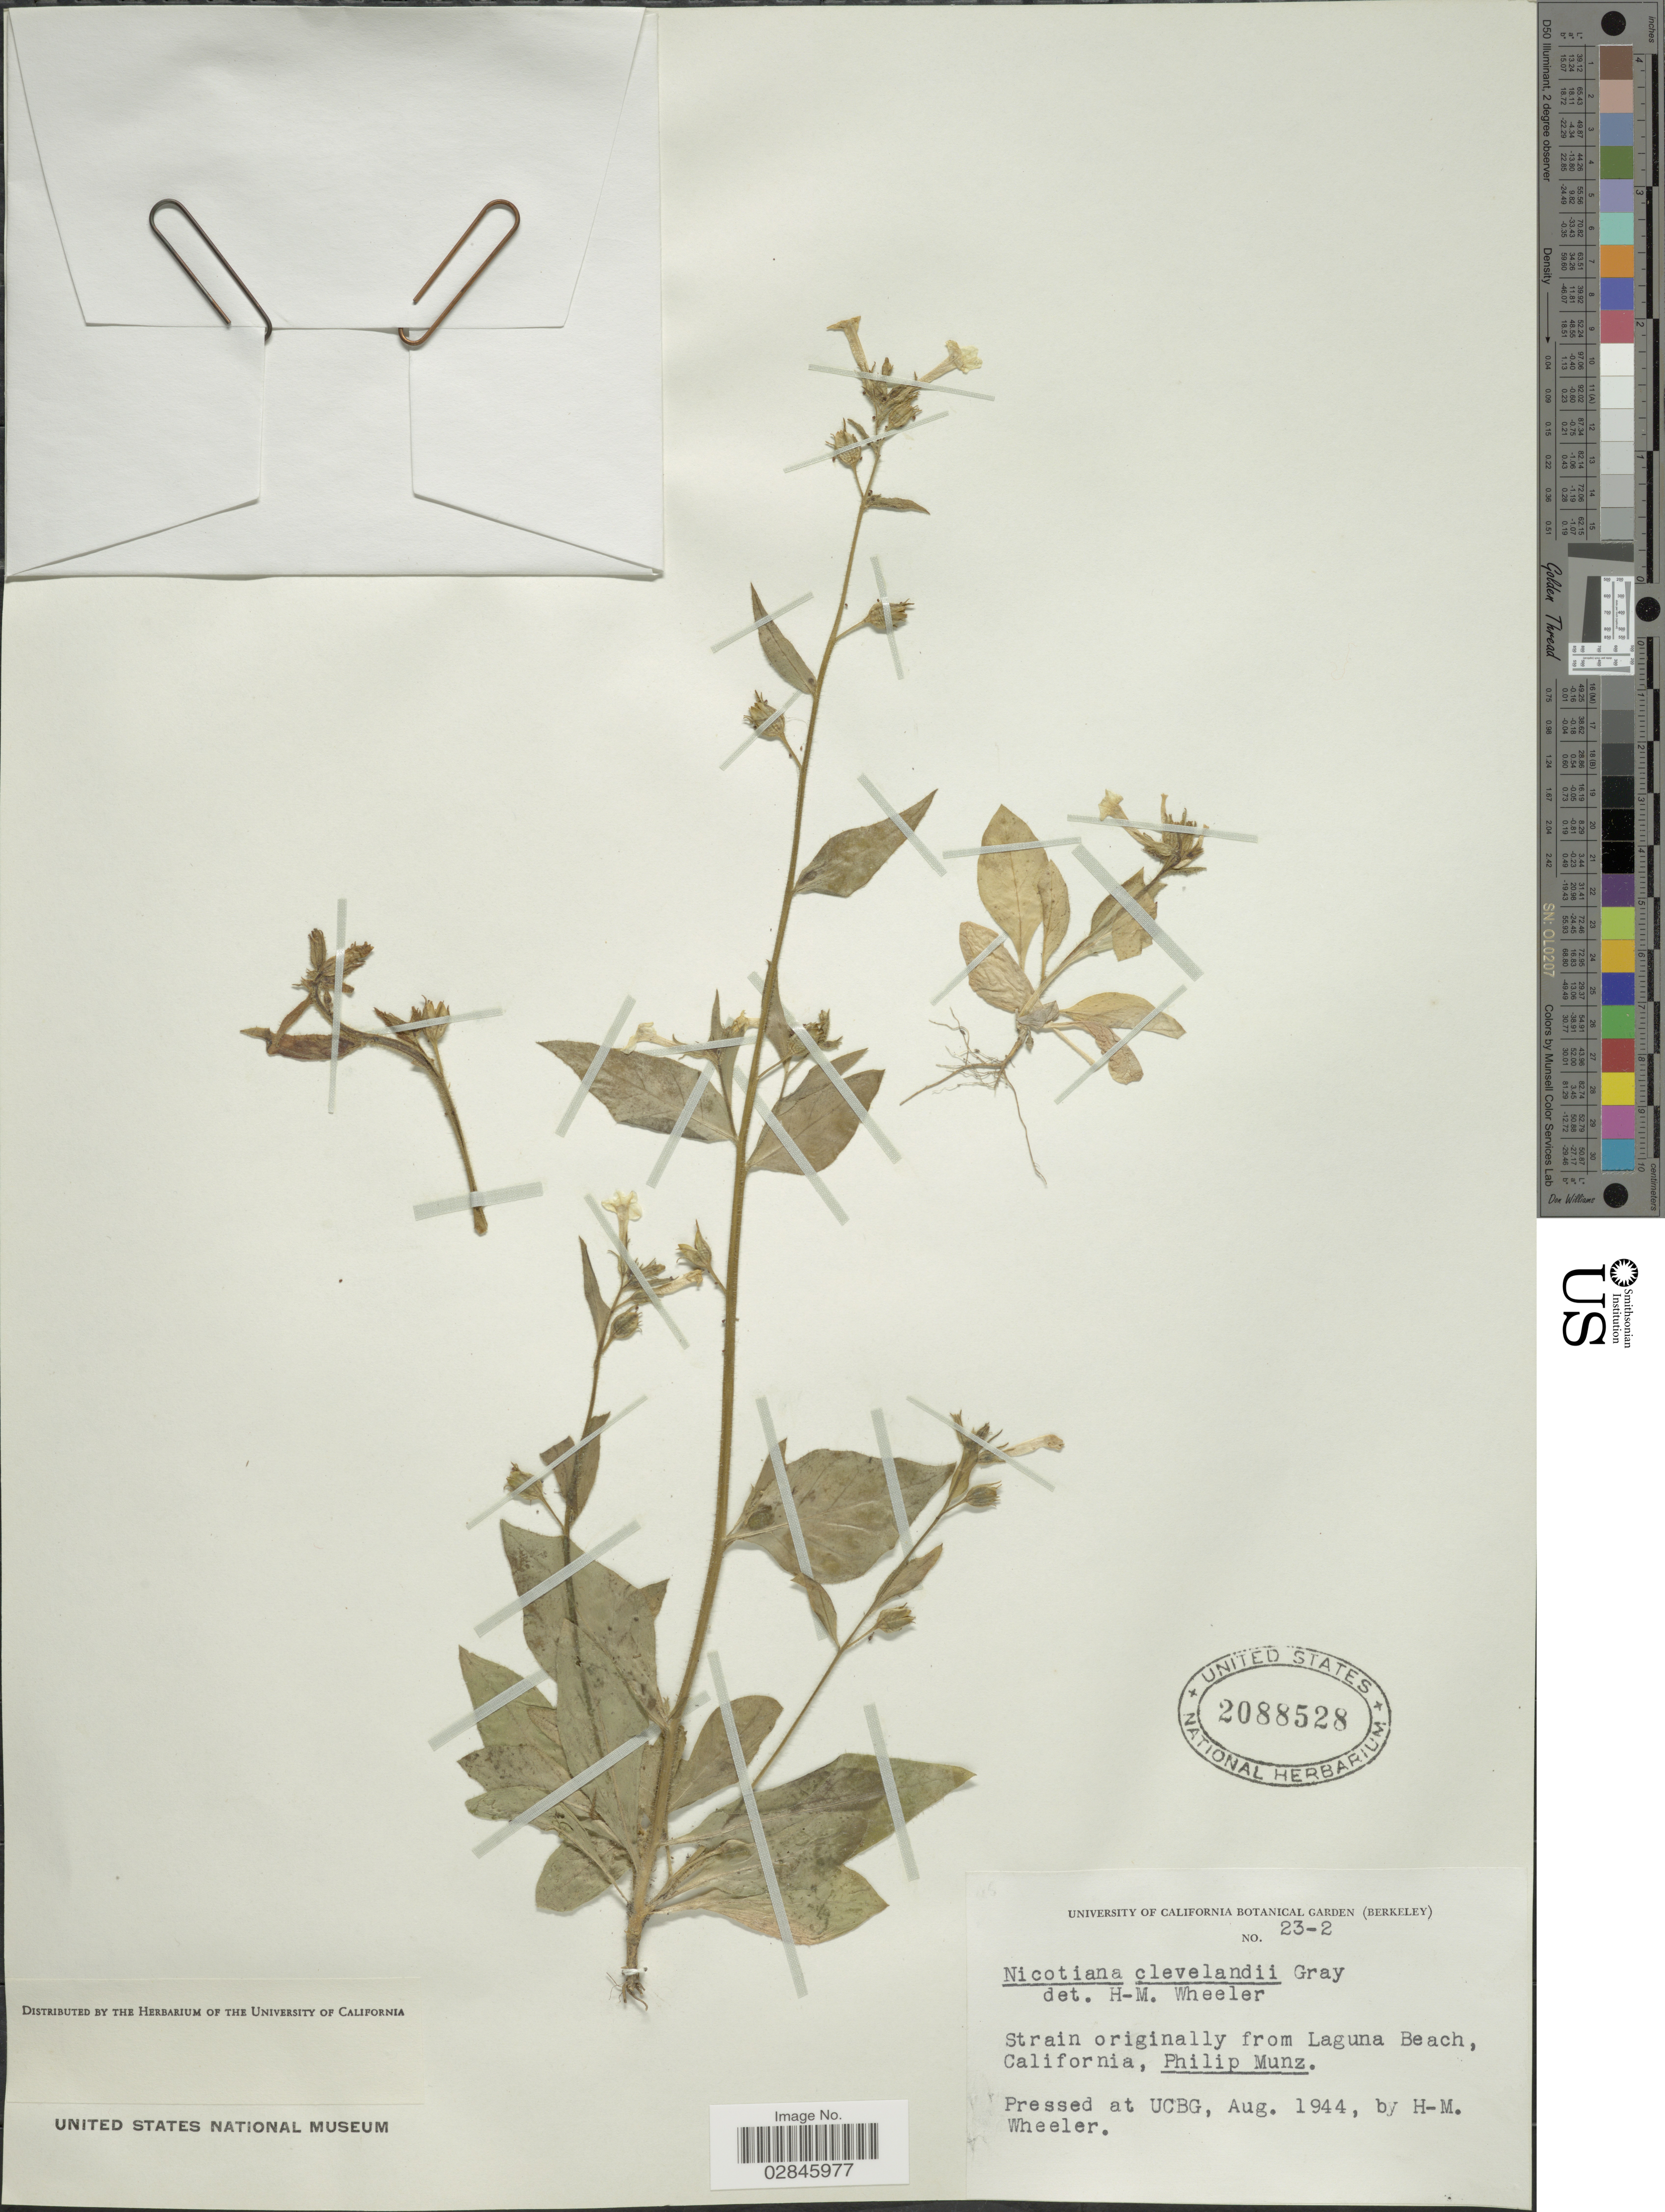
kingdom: Plantae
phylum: Tracheophyta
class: Magnoliopsida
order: Solanales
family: Solanaceae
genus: Nicotiana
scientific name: Nicotiana clevelandii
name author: A. Gray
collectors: E. Ware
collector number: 23-2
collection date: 1944-08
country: United States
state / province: California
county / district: Alameda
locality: University of California Botanical Garden (Berkeley).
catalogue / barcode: US 2088528